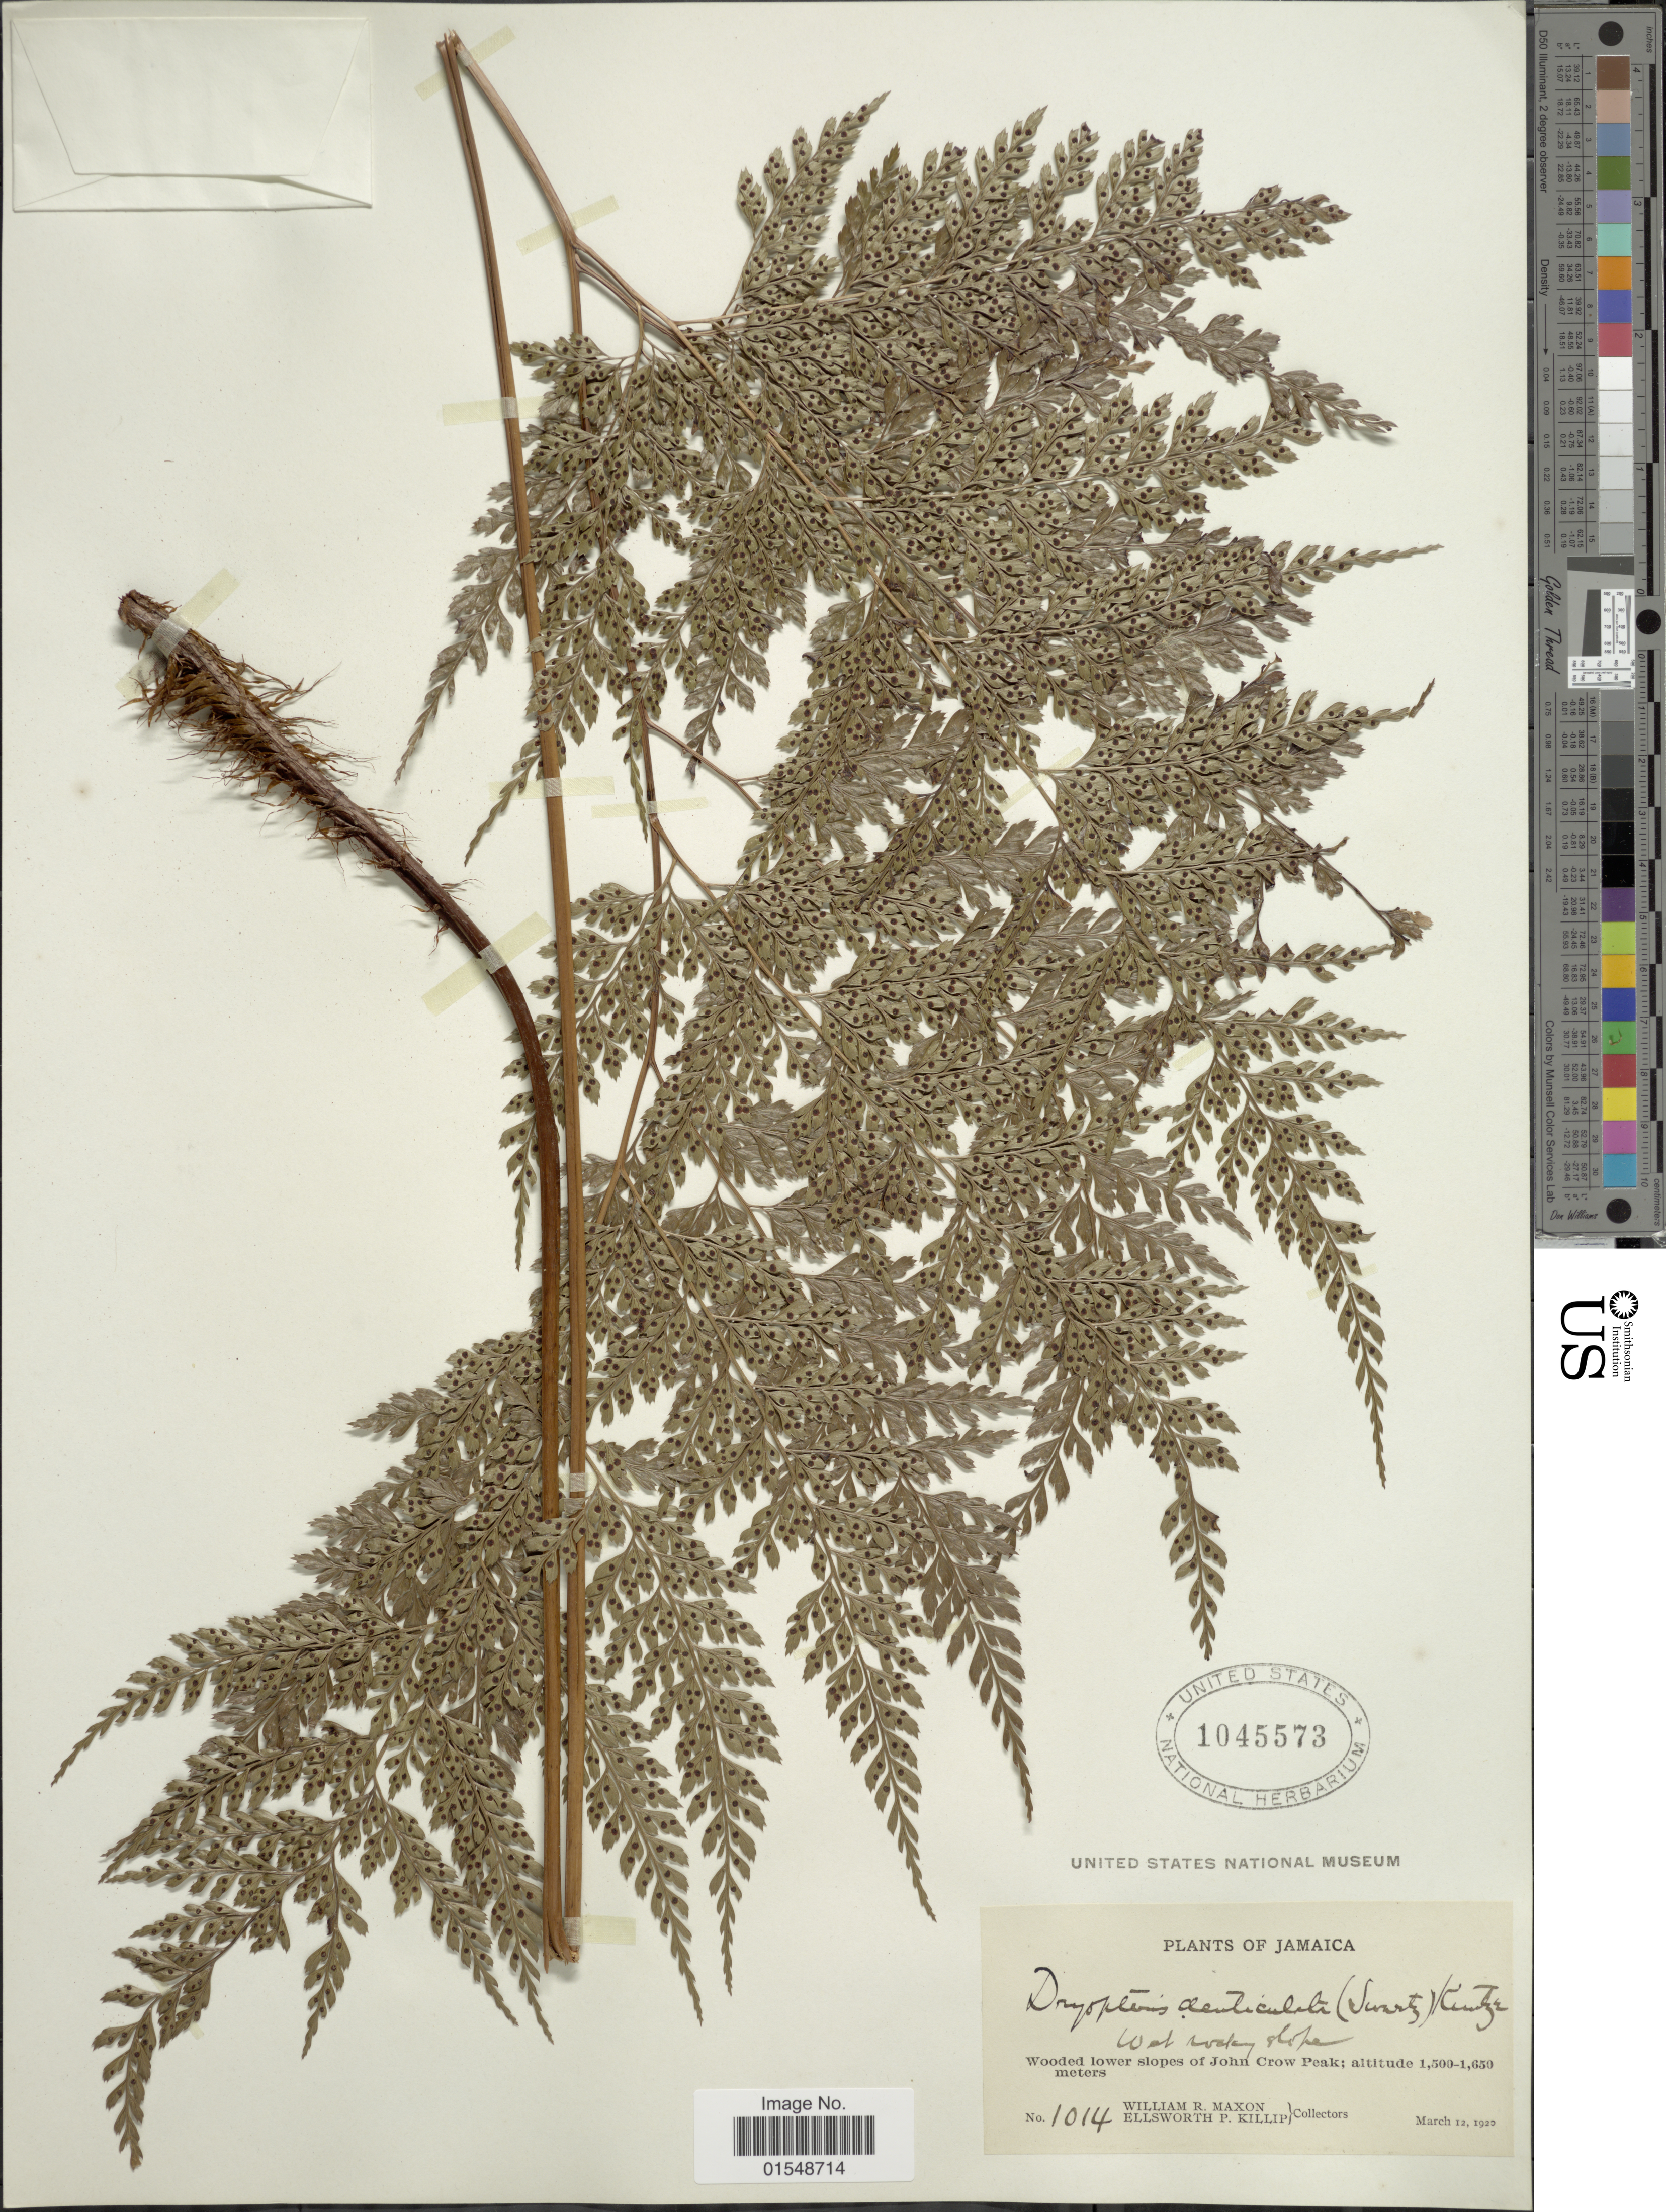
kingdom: Plantae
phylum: Tracheophyta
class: Polypodiopsida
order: Polypodiales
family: Dryopteridaceae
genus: Arachniodes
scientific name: Arachniodes denticulata var. denticulata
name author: (Sw.) Ching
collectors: W. R. Maxon & E. P. Killip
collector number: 1014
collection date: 1920-03-12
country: Jamaica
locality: Wooded lower slopes of John Crow Peak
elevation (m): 457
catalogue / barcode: US 1045573